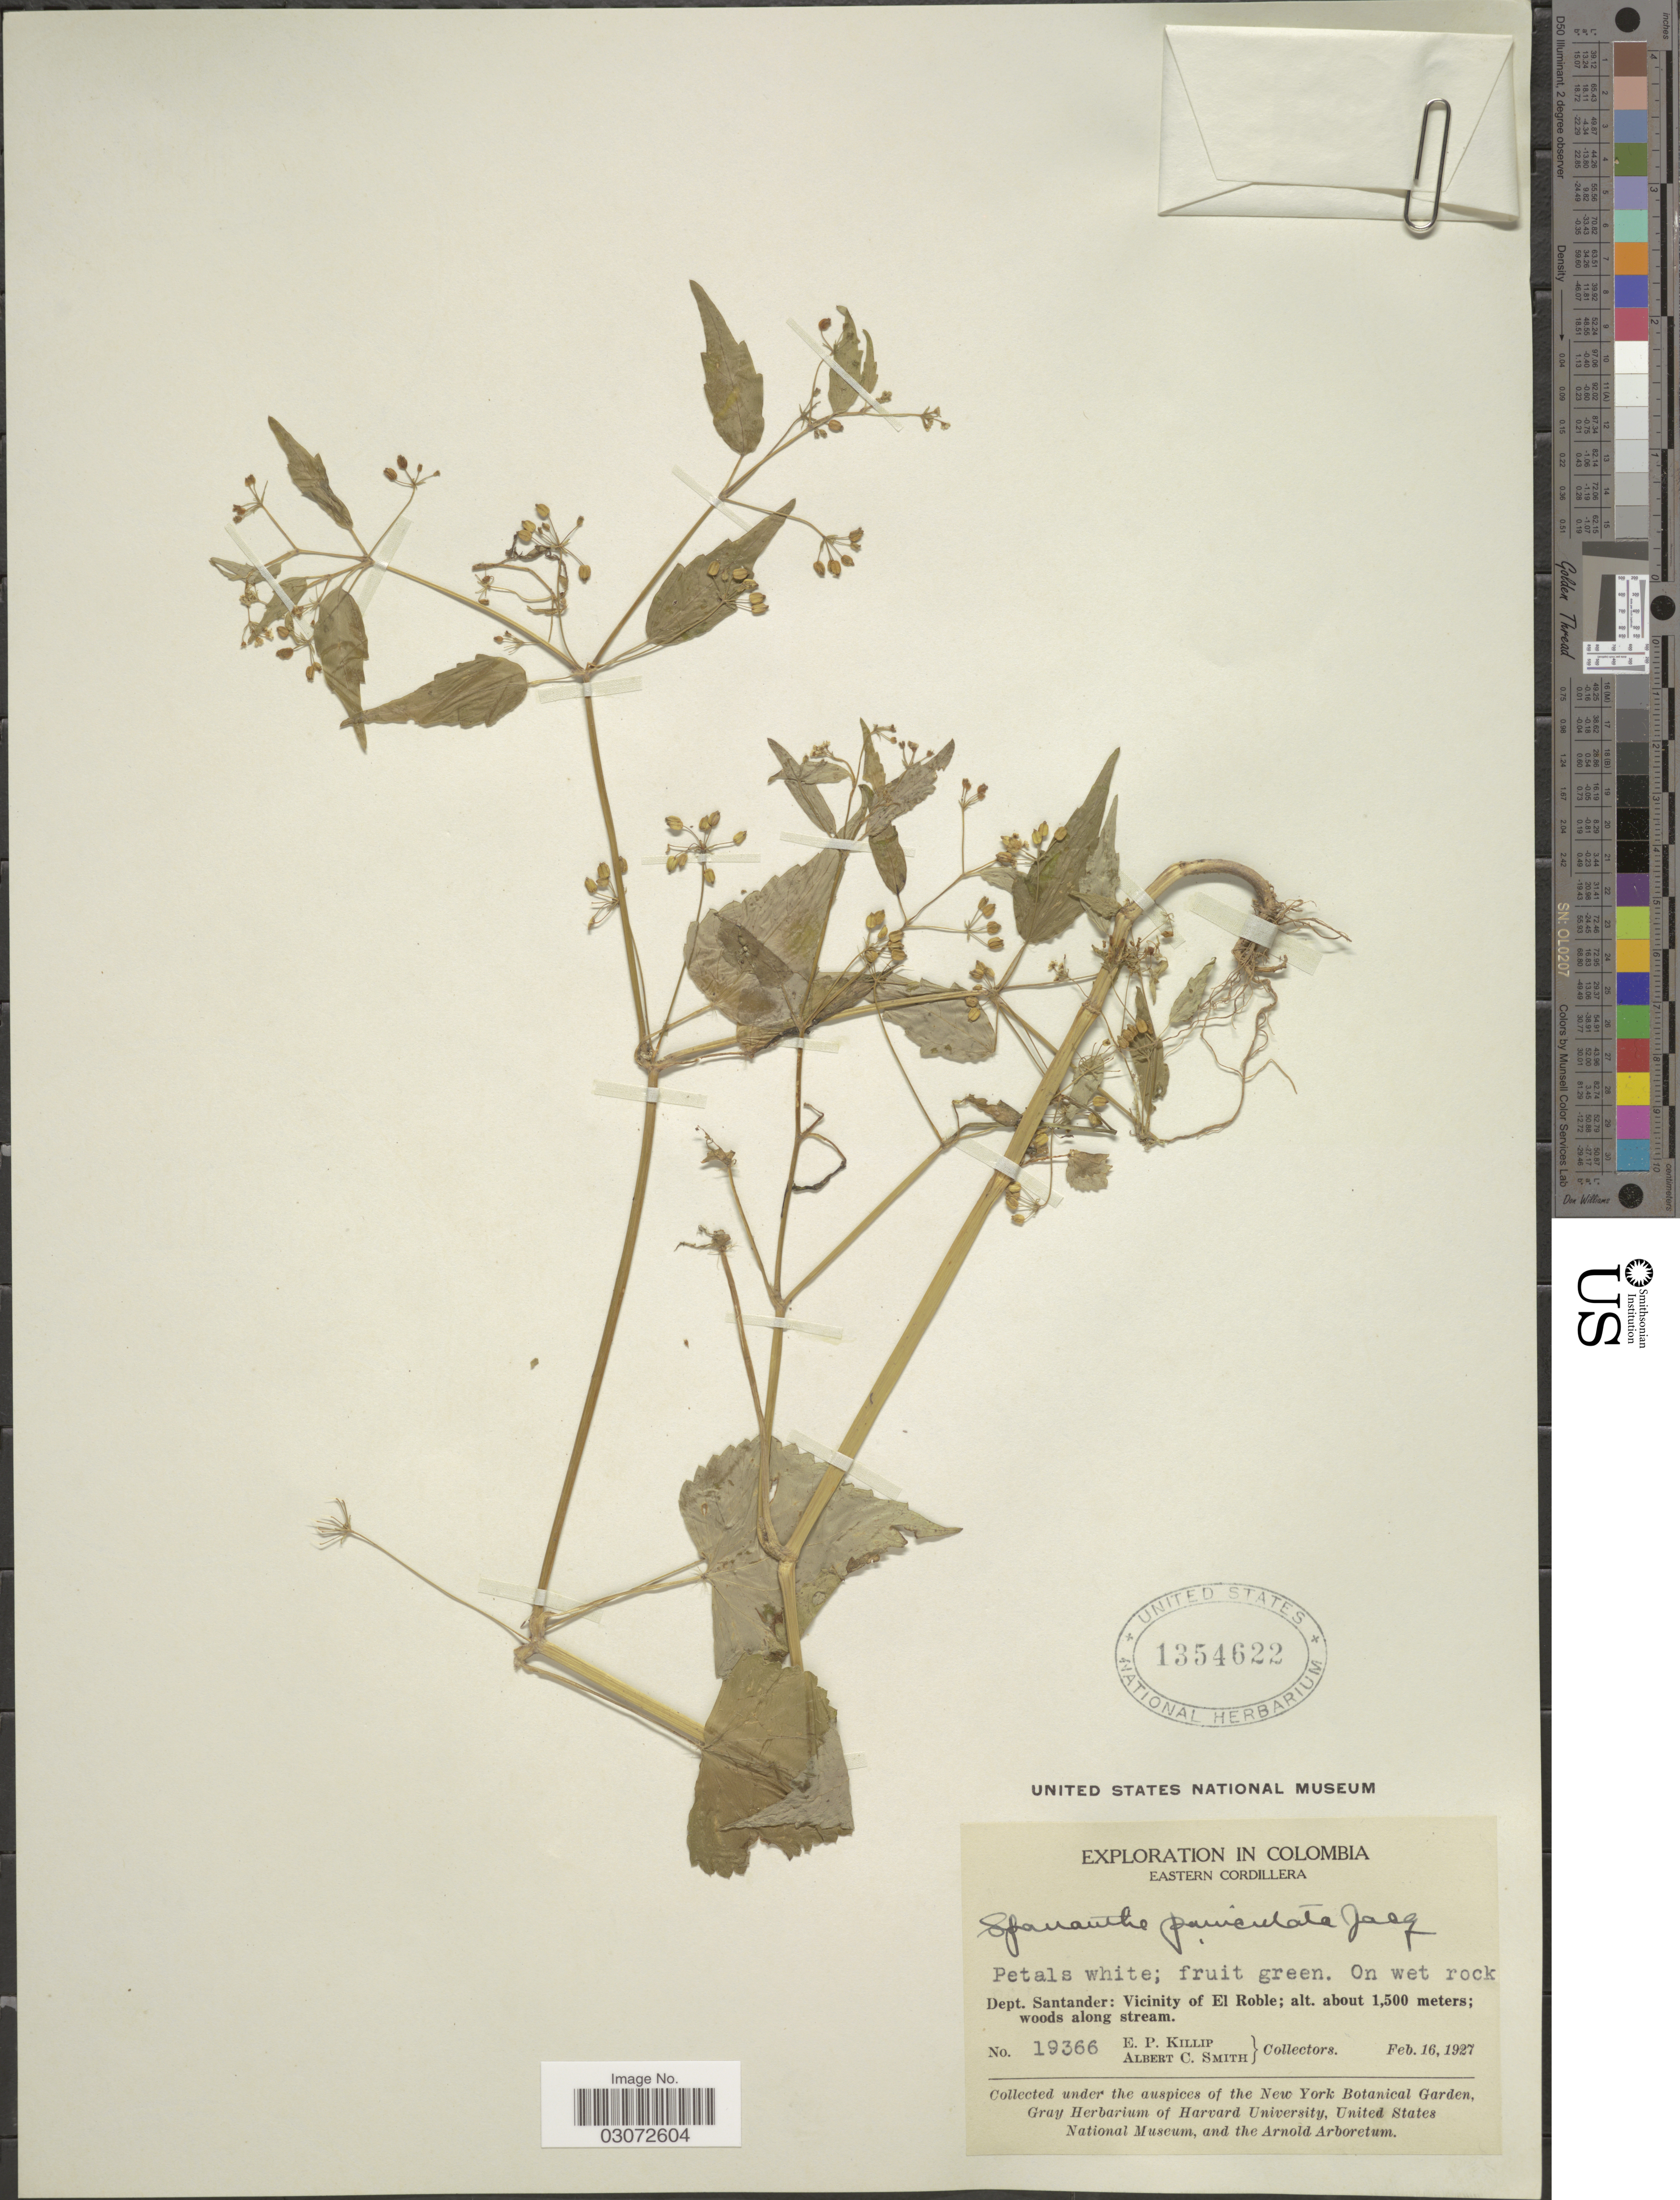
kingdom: Plantae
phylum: Tracheophyta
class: Magnoliopsida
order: Apiales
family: Apiaceae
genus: Spananthe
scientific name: Spananthe paniculata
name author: Jacq.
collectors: E. P. Killip & A. C. Smith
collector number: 19366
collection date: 1927-02-16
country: Colombia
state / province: Santander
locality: Eastern Cordillera. Dept. Santander: Vicinity of El Roble.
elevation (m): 1500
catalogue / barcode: US 1354622